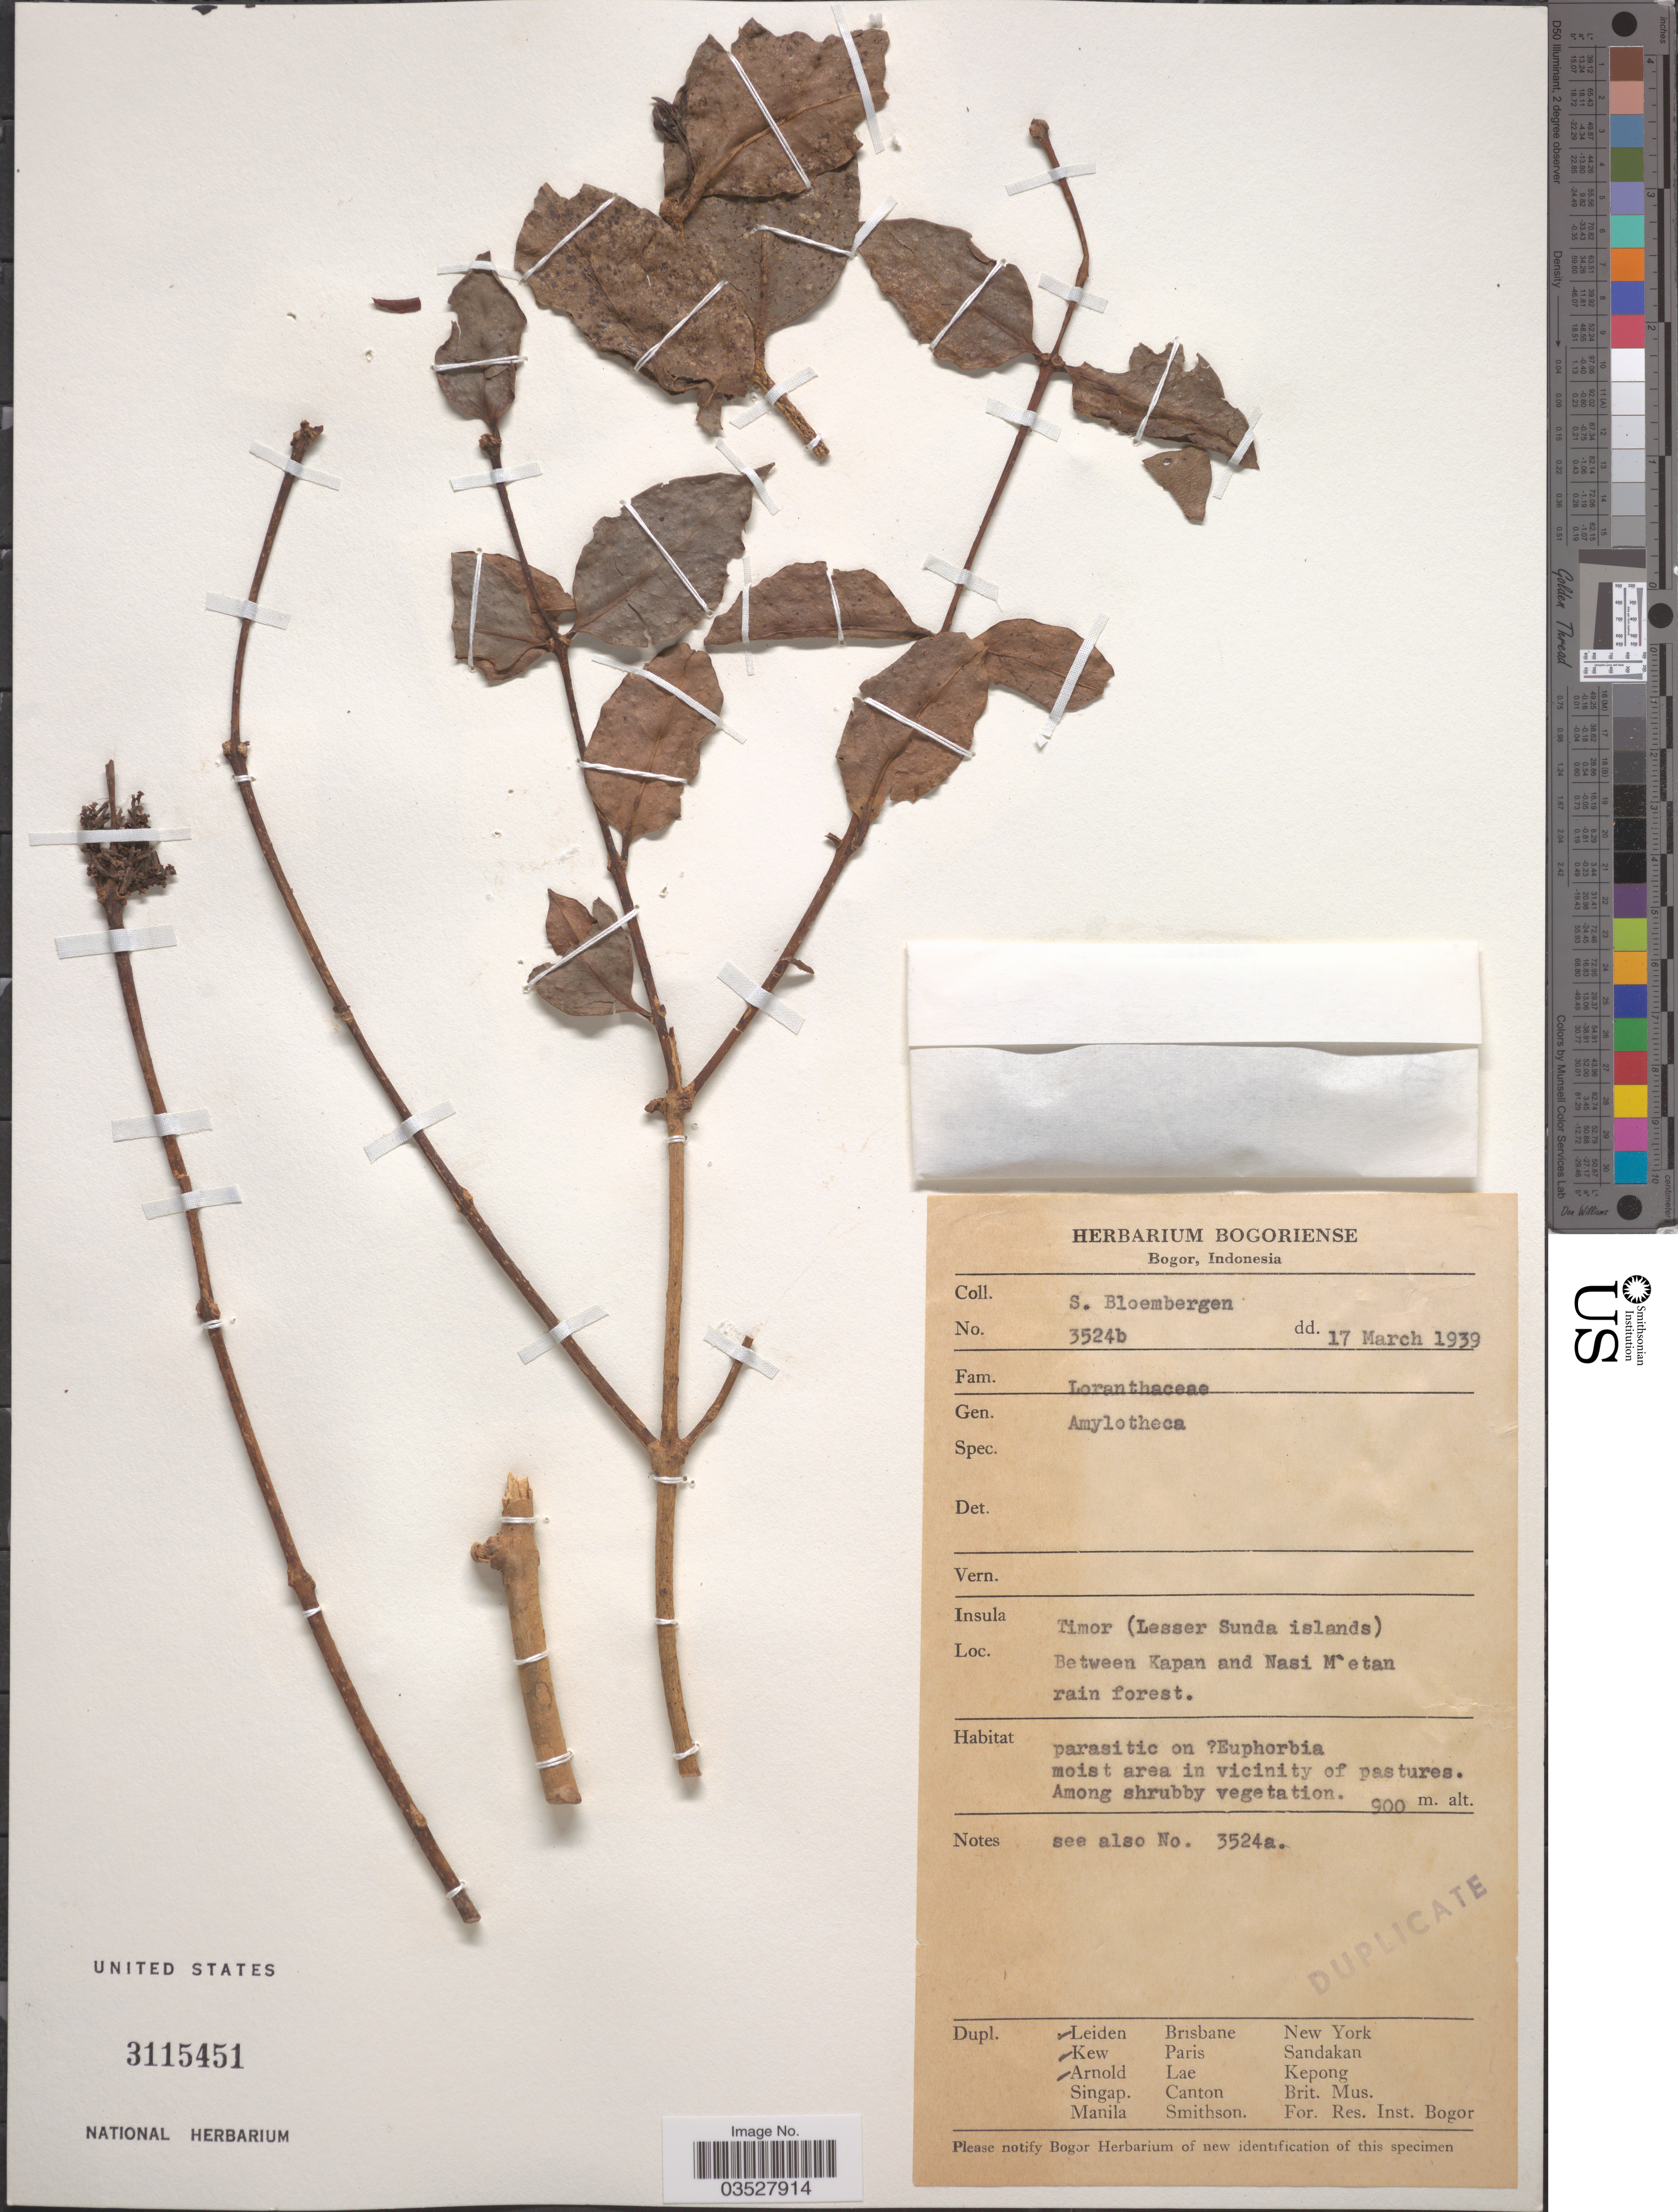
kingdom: Plantae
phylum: Tracheophyta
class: Magnoliopsida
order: Santalales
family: Loranthaceae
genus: Amylotheca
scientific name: Amylotheca sp.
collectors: S. Bloembergen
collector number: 3524b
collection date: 1939-03-17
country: Indonesia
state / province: Nusa Tenggara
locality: Insula Timor (Lesser Sunda islands). Between Kapan and Nasi Mètan rain forest.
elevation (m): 900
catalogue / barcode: US 3115451